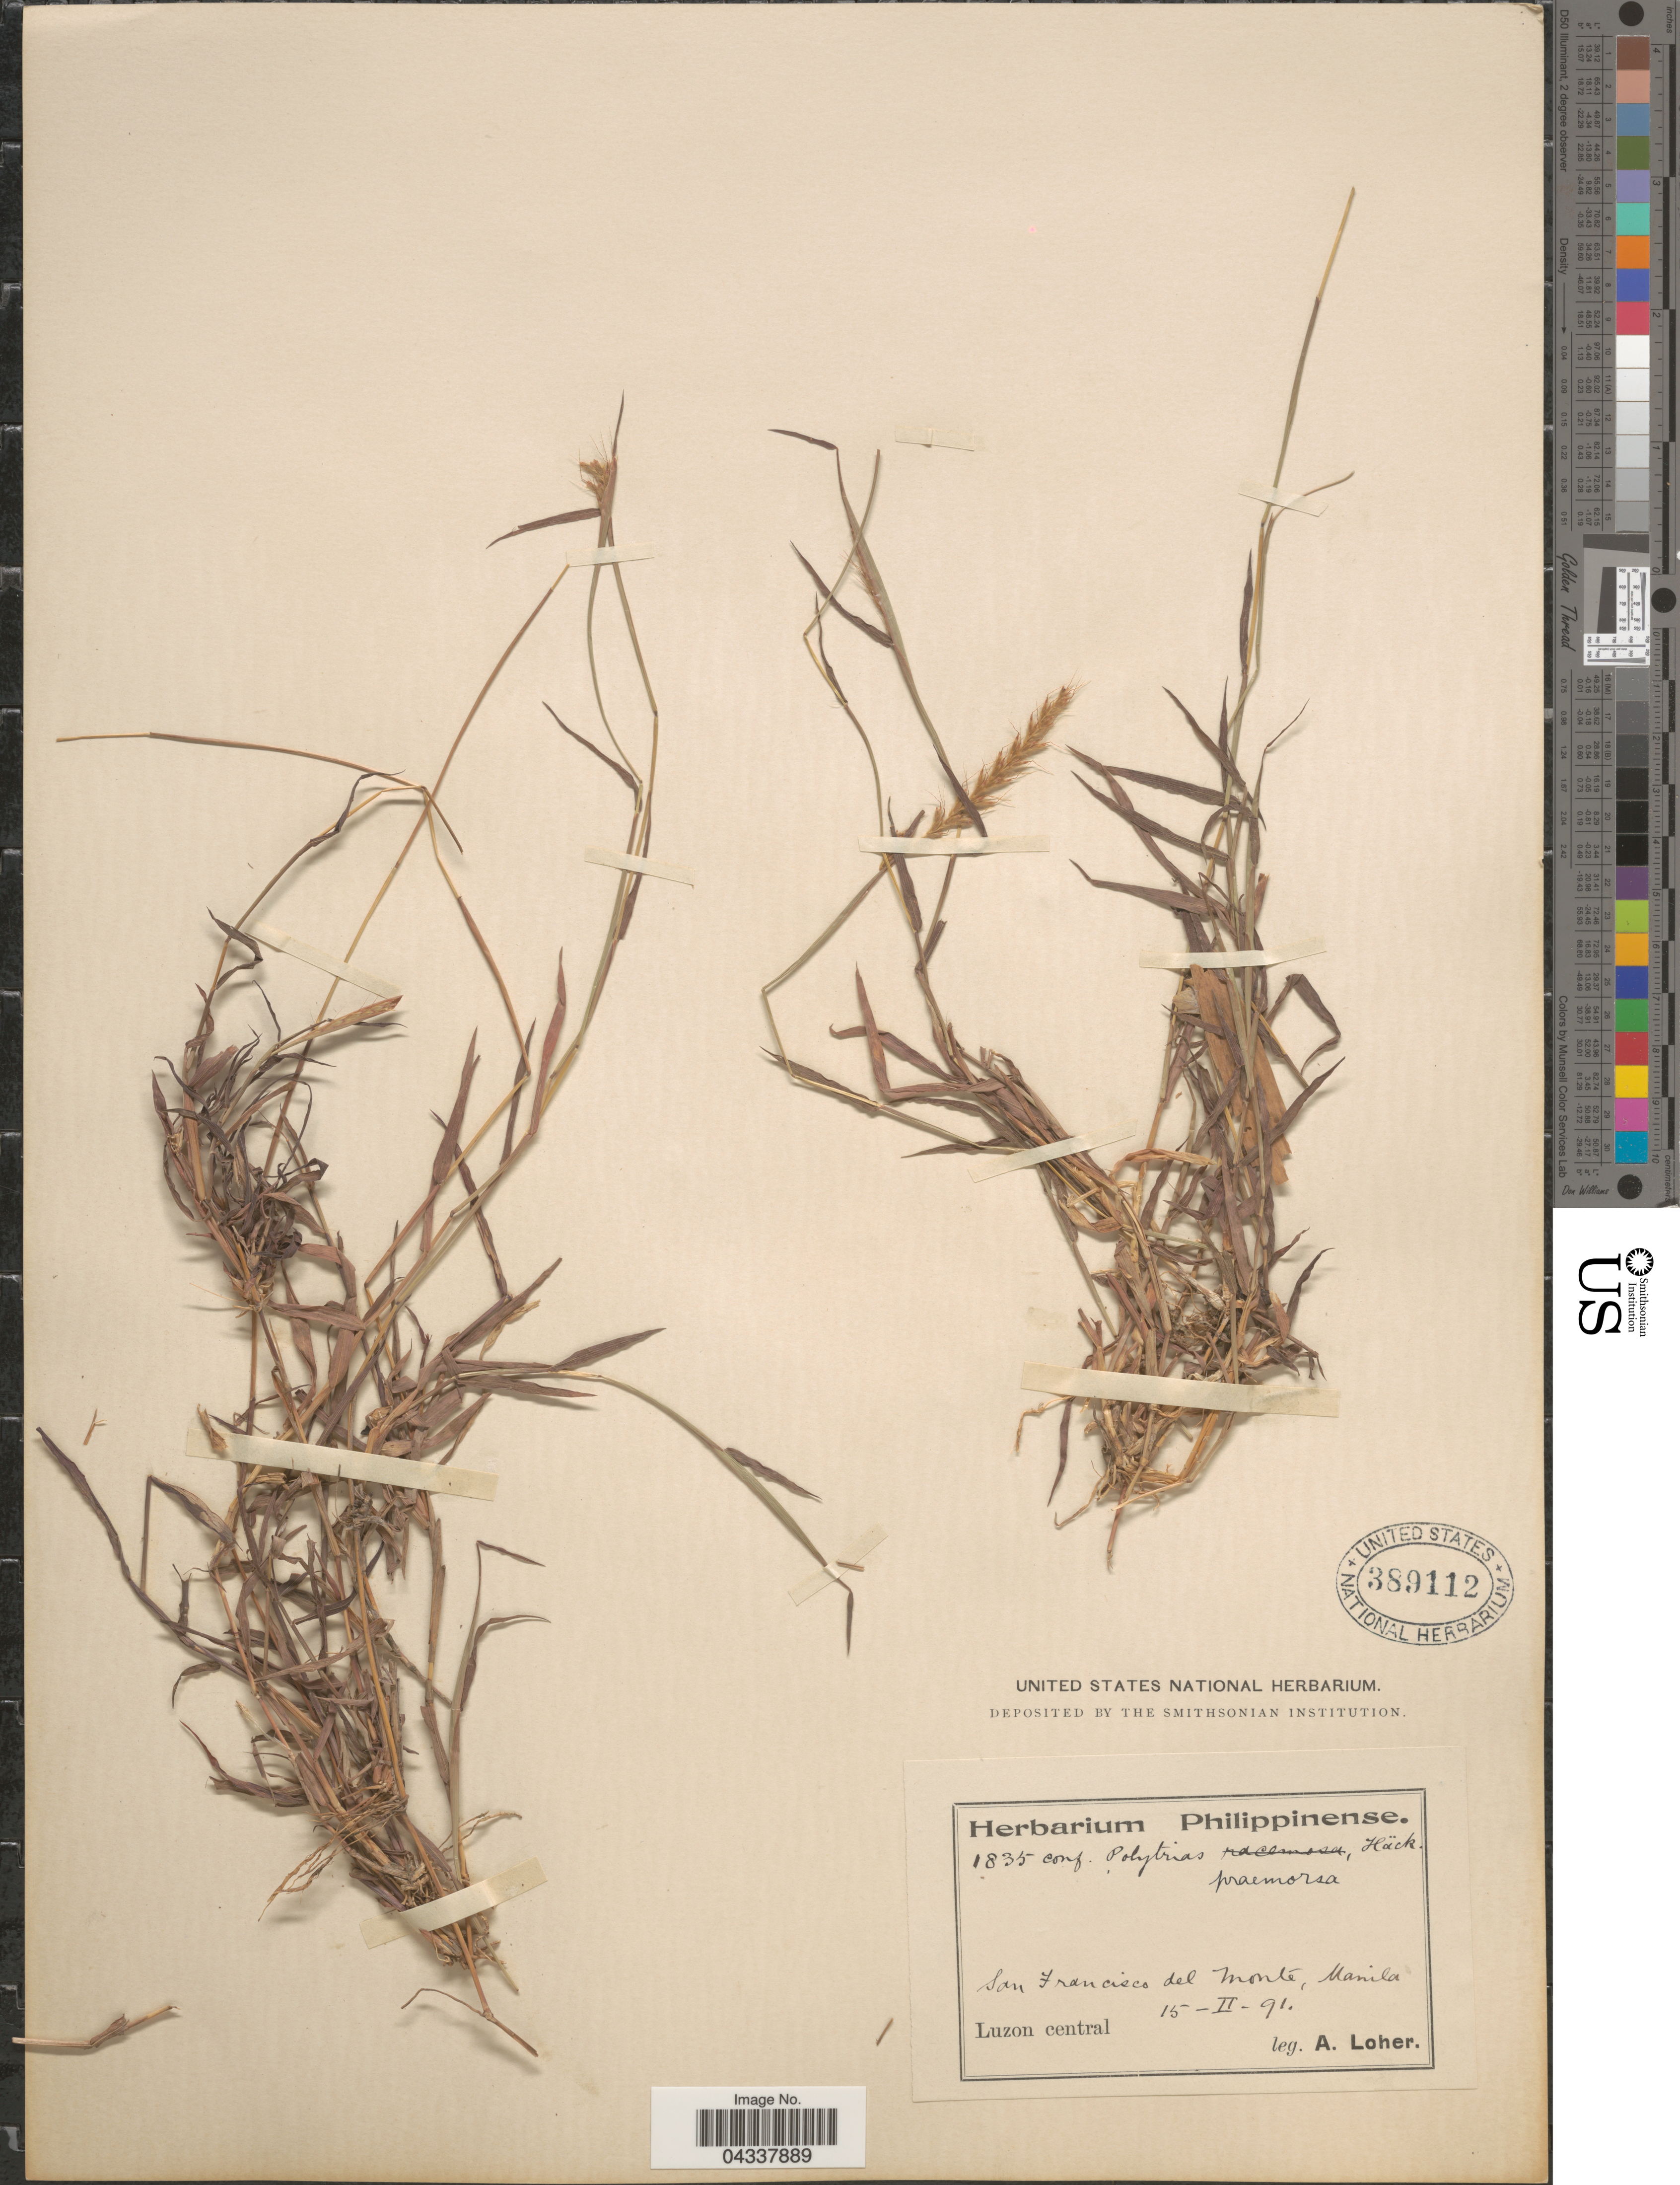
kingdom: Plantae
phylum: Tracheophyta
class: Liliopsida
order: Poales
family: Poaceae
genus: Polytrias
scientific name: Polytrias indica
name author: (Houtt.) Veldkamp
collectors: A. Loher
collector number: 1835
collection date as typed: Transcribed d/m/y: 15/2/91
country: Philippines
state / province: Central Luzon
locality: San Francisco del Monte, Manila. Luzon central.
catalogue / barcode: US 389112